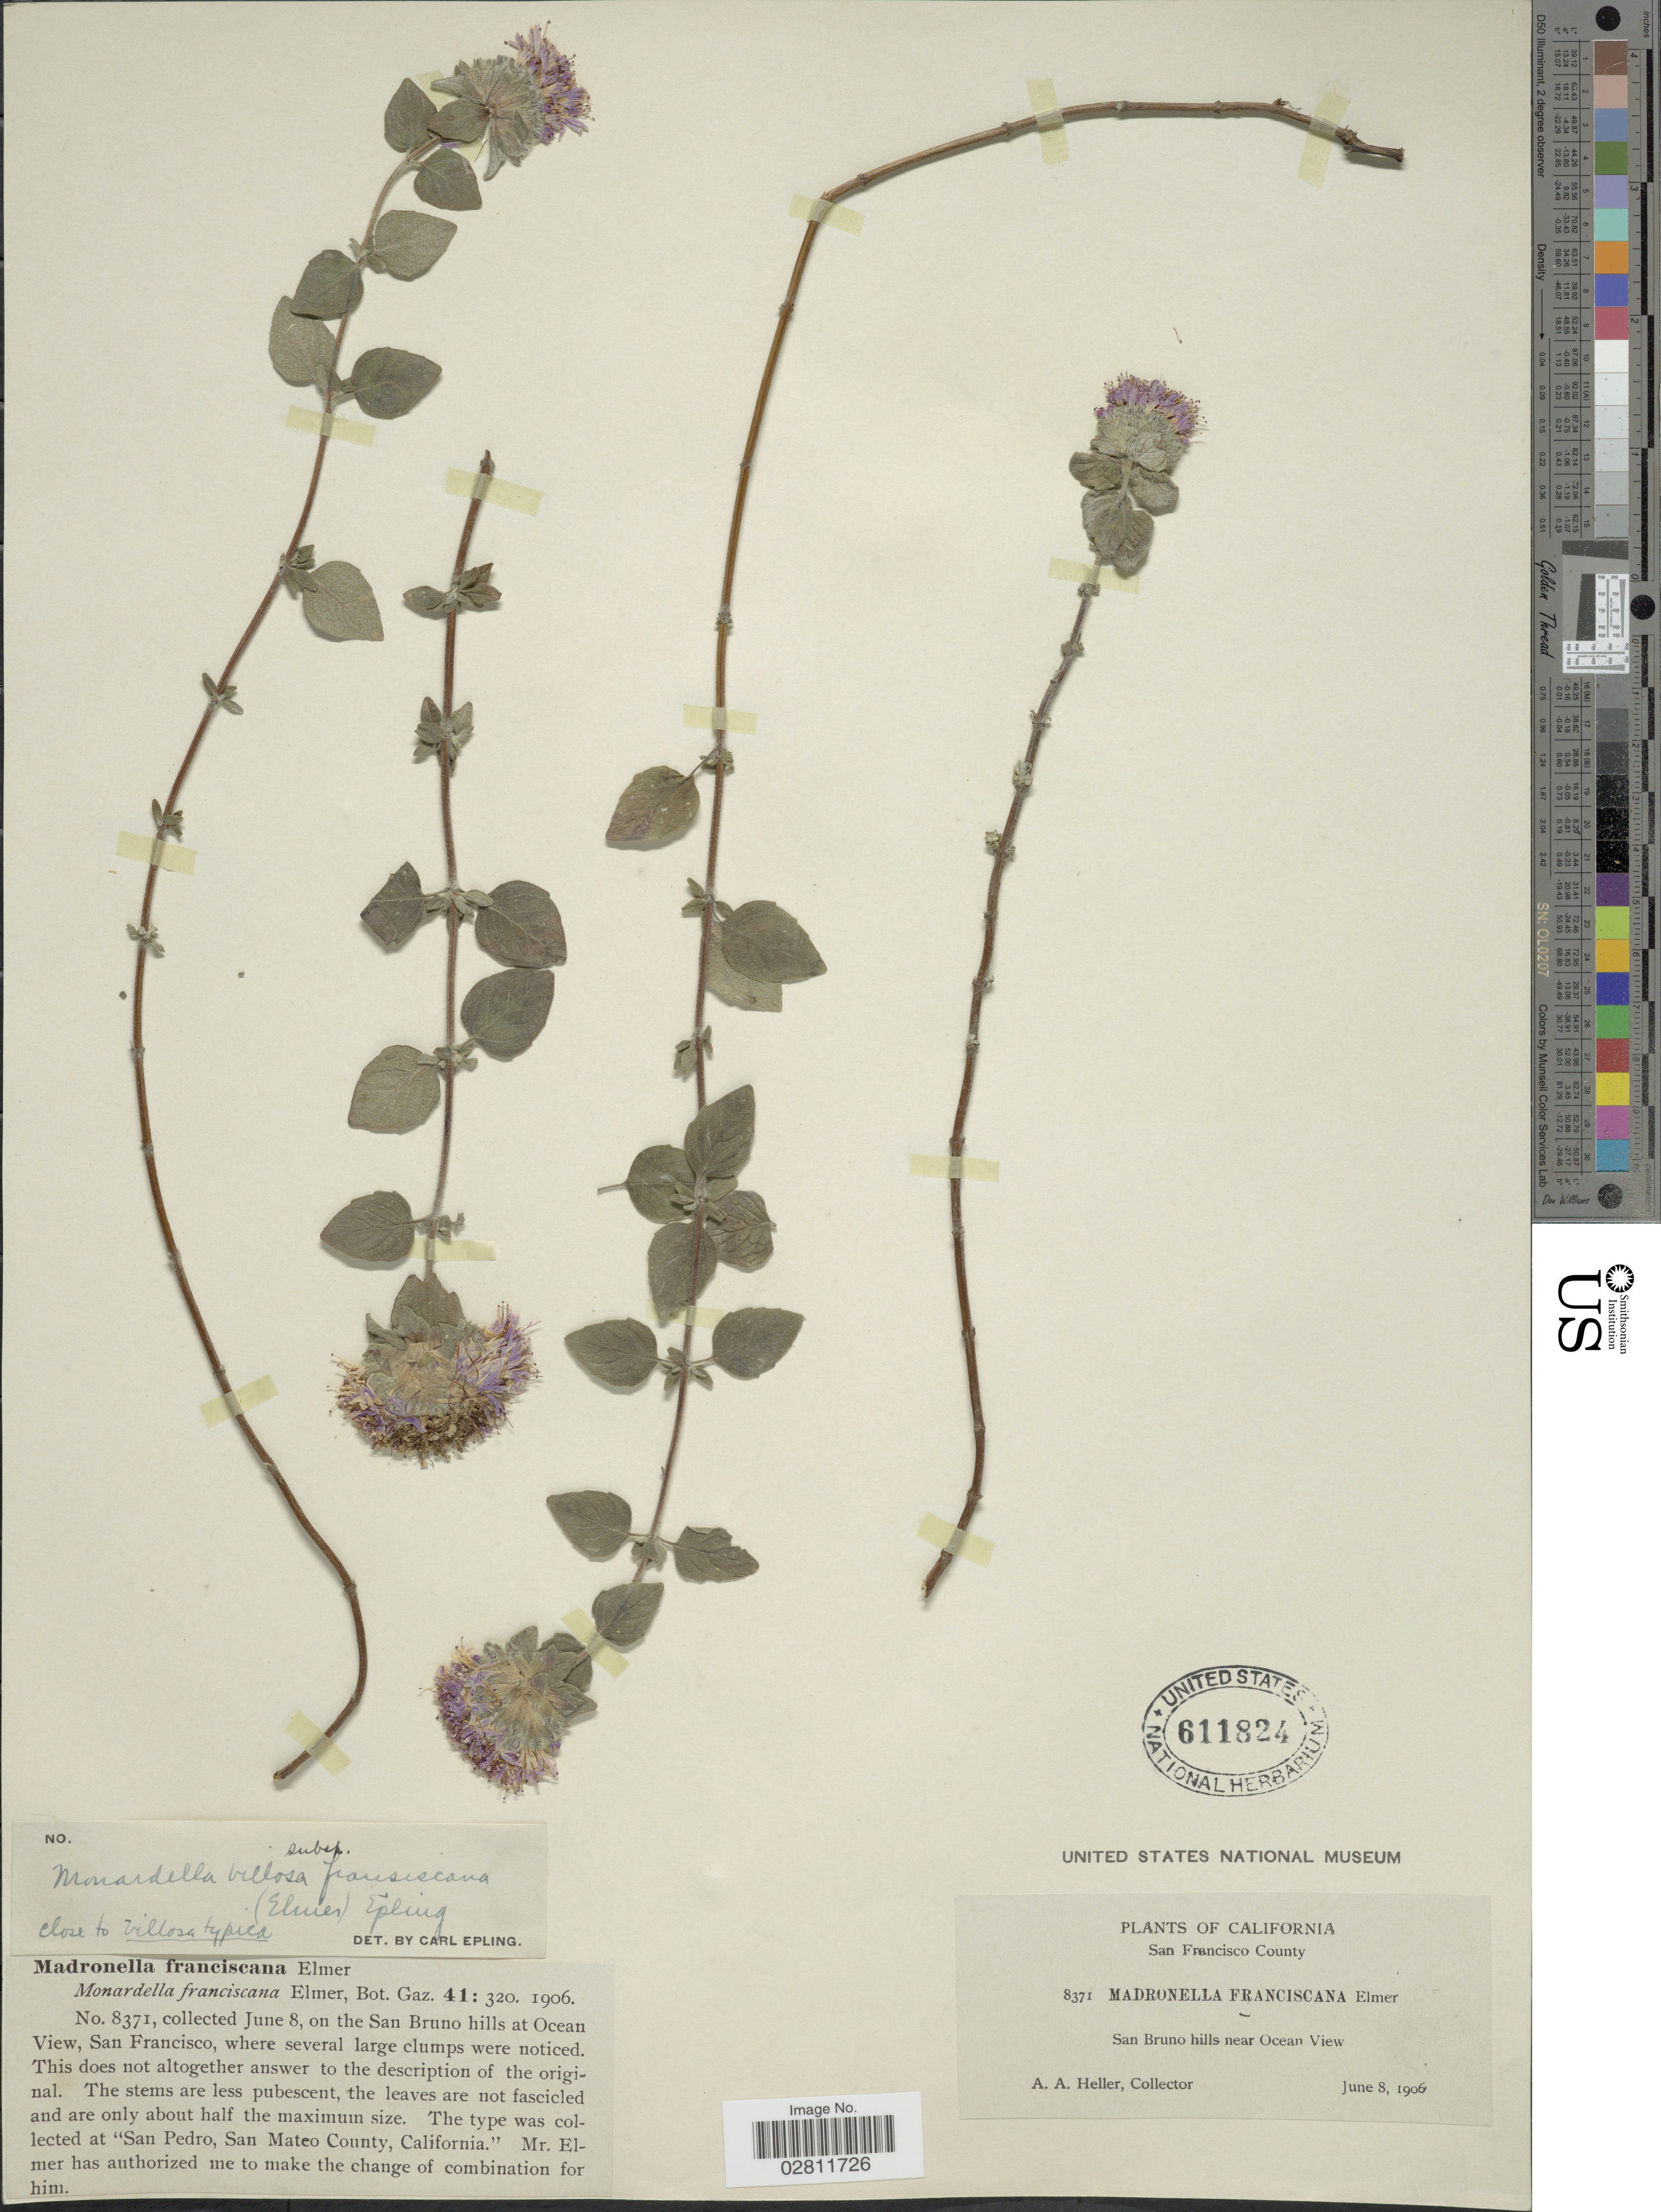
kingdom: Plantae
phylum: Tracheophyta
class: Magnoliopsida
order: Lamiales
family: Lamiaceae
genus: Monardella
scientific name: Monardella villosa subsp. fransiscana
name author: (Elmer) Jokerst.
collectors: A. A. Heller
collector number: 8371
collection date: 1906-06-08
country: United States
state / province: California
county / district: San Francisco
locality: San Francisco County. On the San Bruno hills at Ocean View, San Francisco.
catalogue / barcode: US 611824